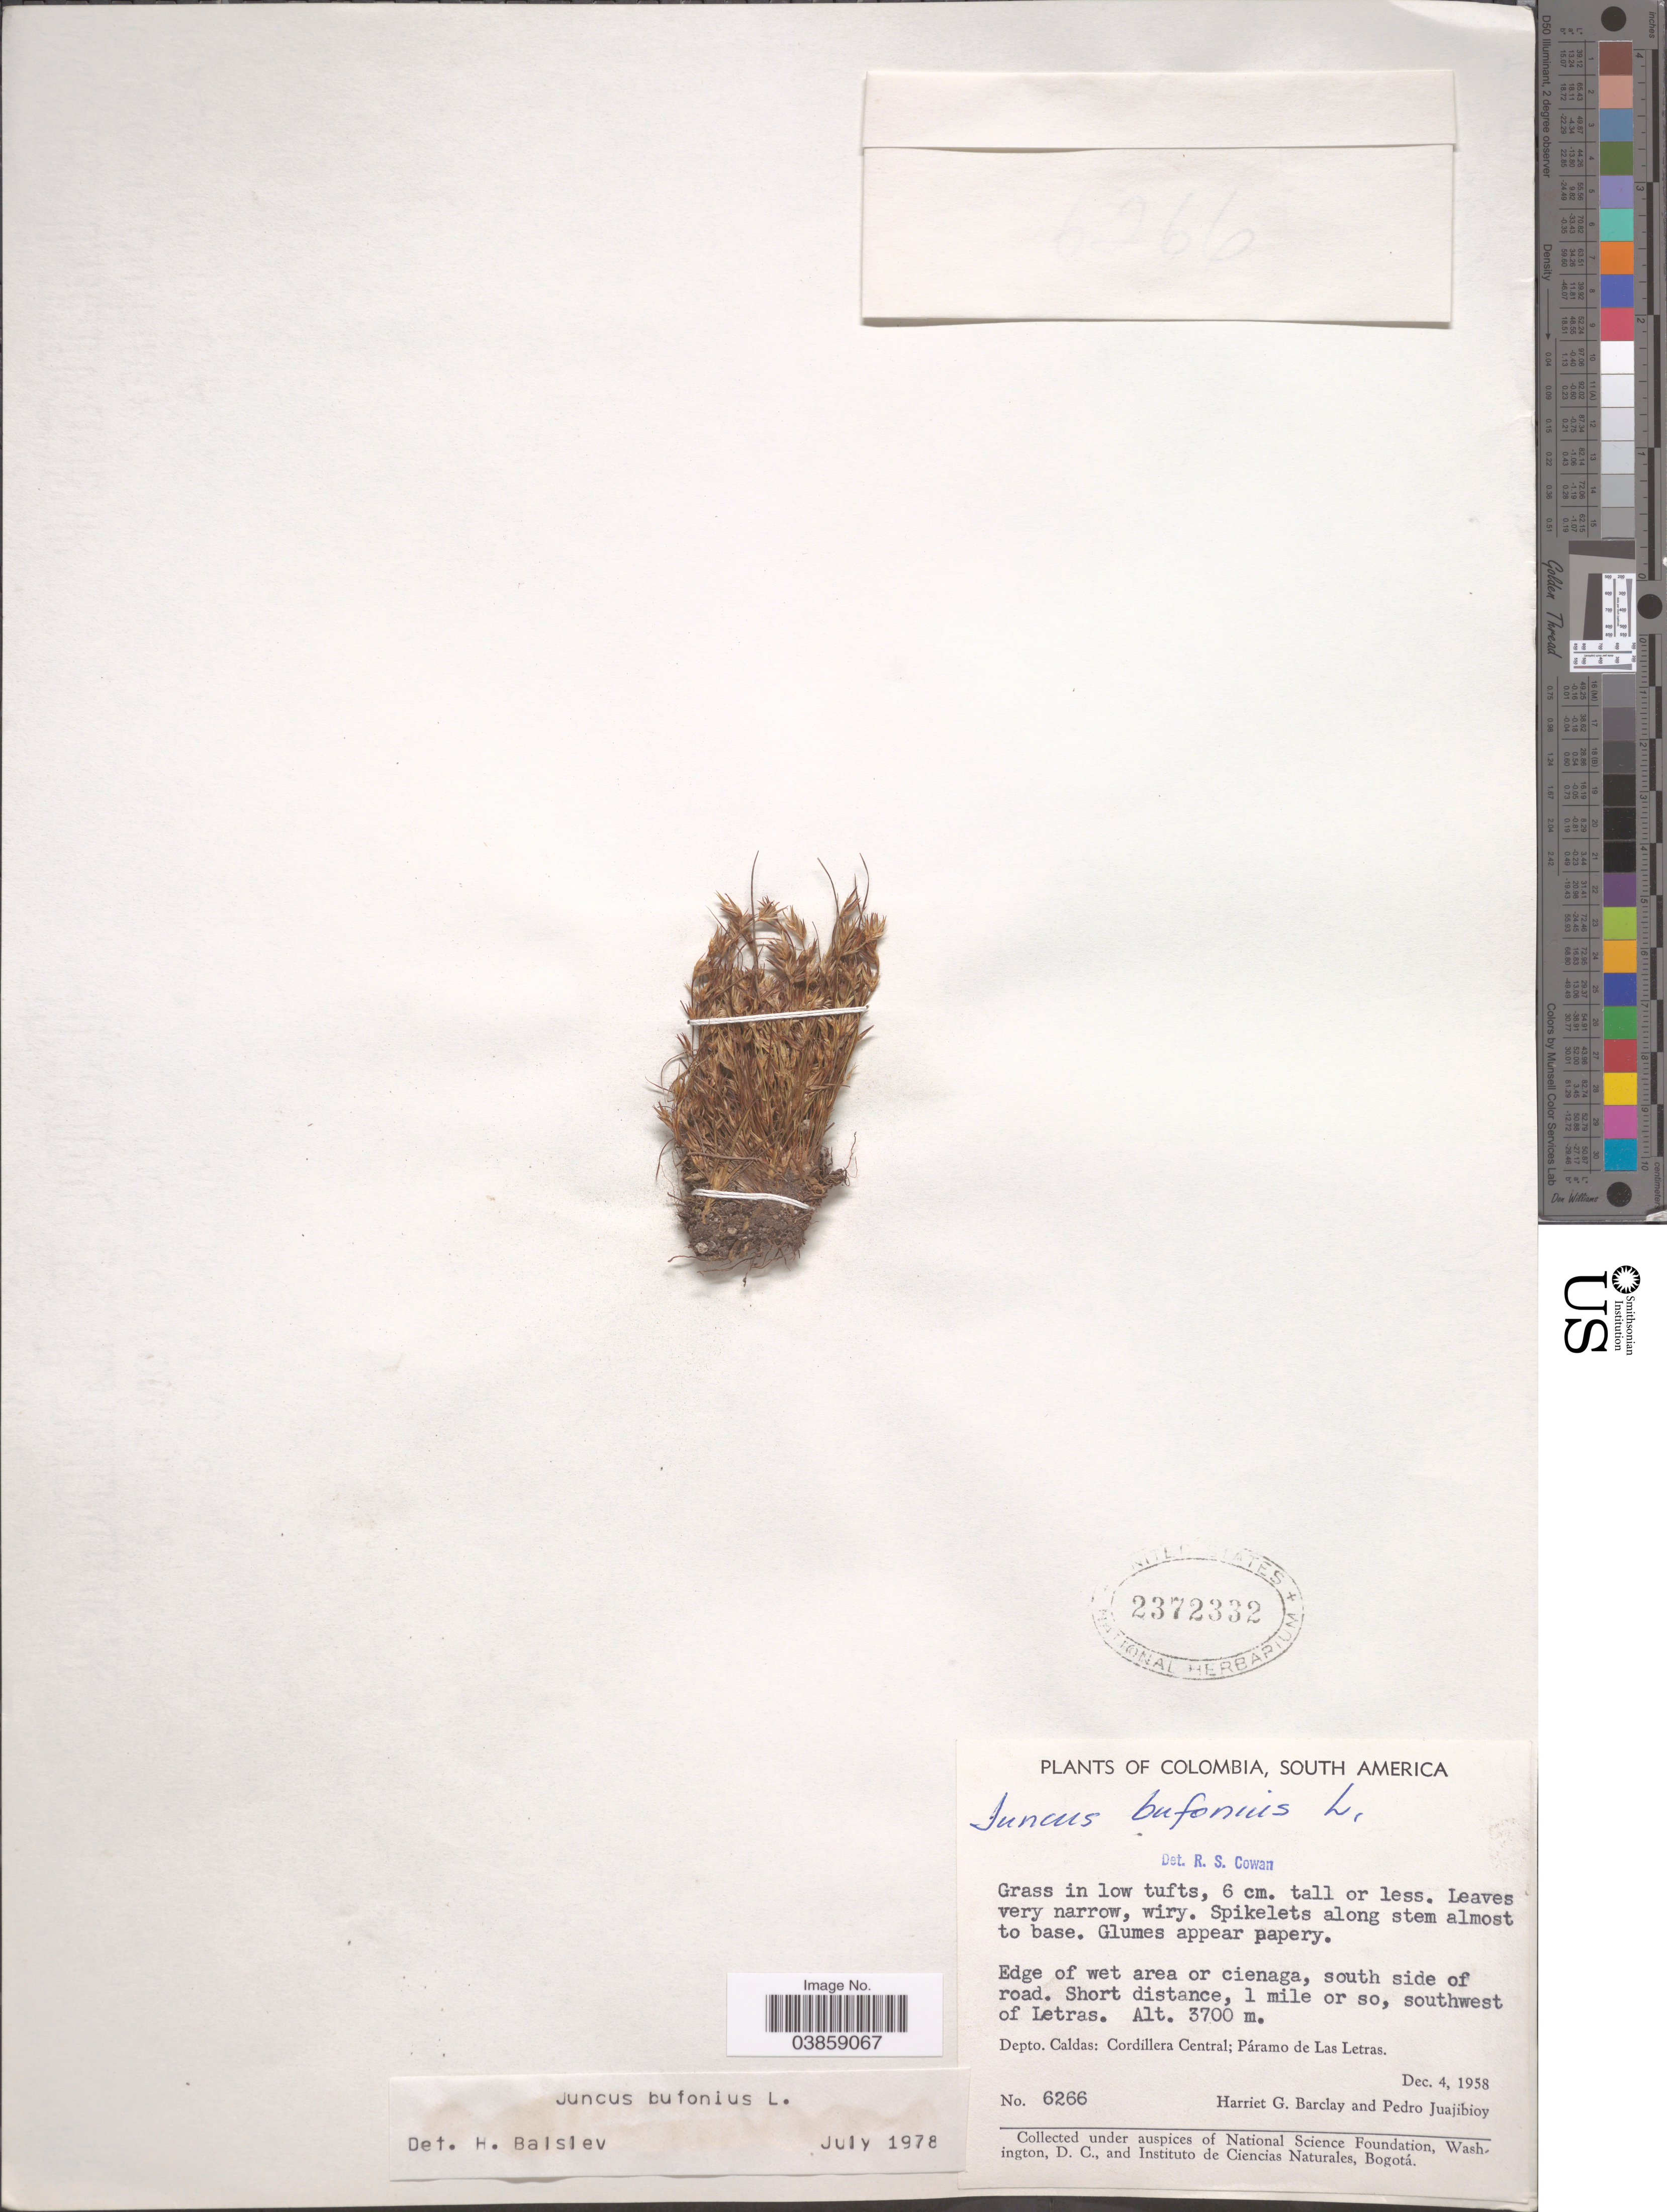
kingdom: Plantae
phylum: Tracheophyta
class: Liliopsida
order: Poales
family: Juncaceae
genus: Juncus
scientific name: Juncus bufonius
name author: L.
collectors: H. G. Barclay & P. Juajibioy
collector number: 6266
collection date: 1958-12-04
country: Colombia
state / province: Caldas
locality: South side of road. Short distance, 1 mile or so, southwest of Letras. Depto. Caldas: Cordillera Central; Páramo de Las Letras.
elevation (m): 3700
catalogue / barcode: US 2372332